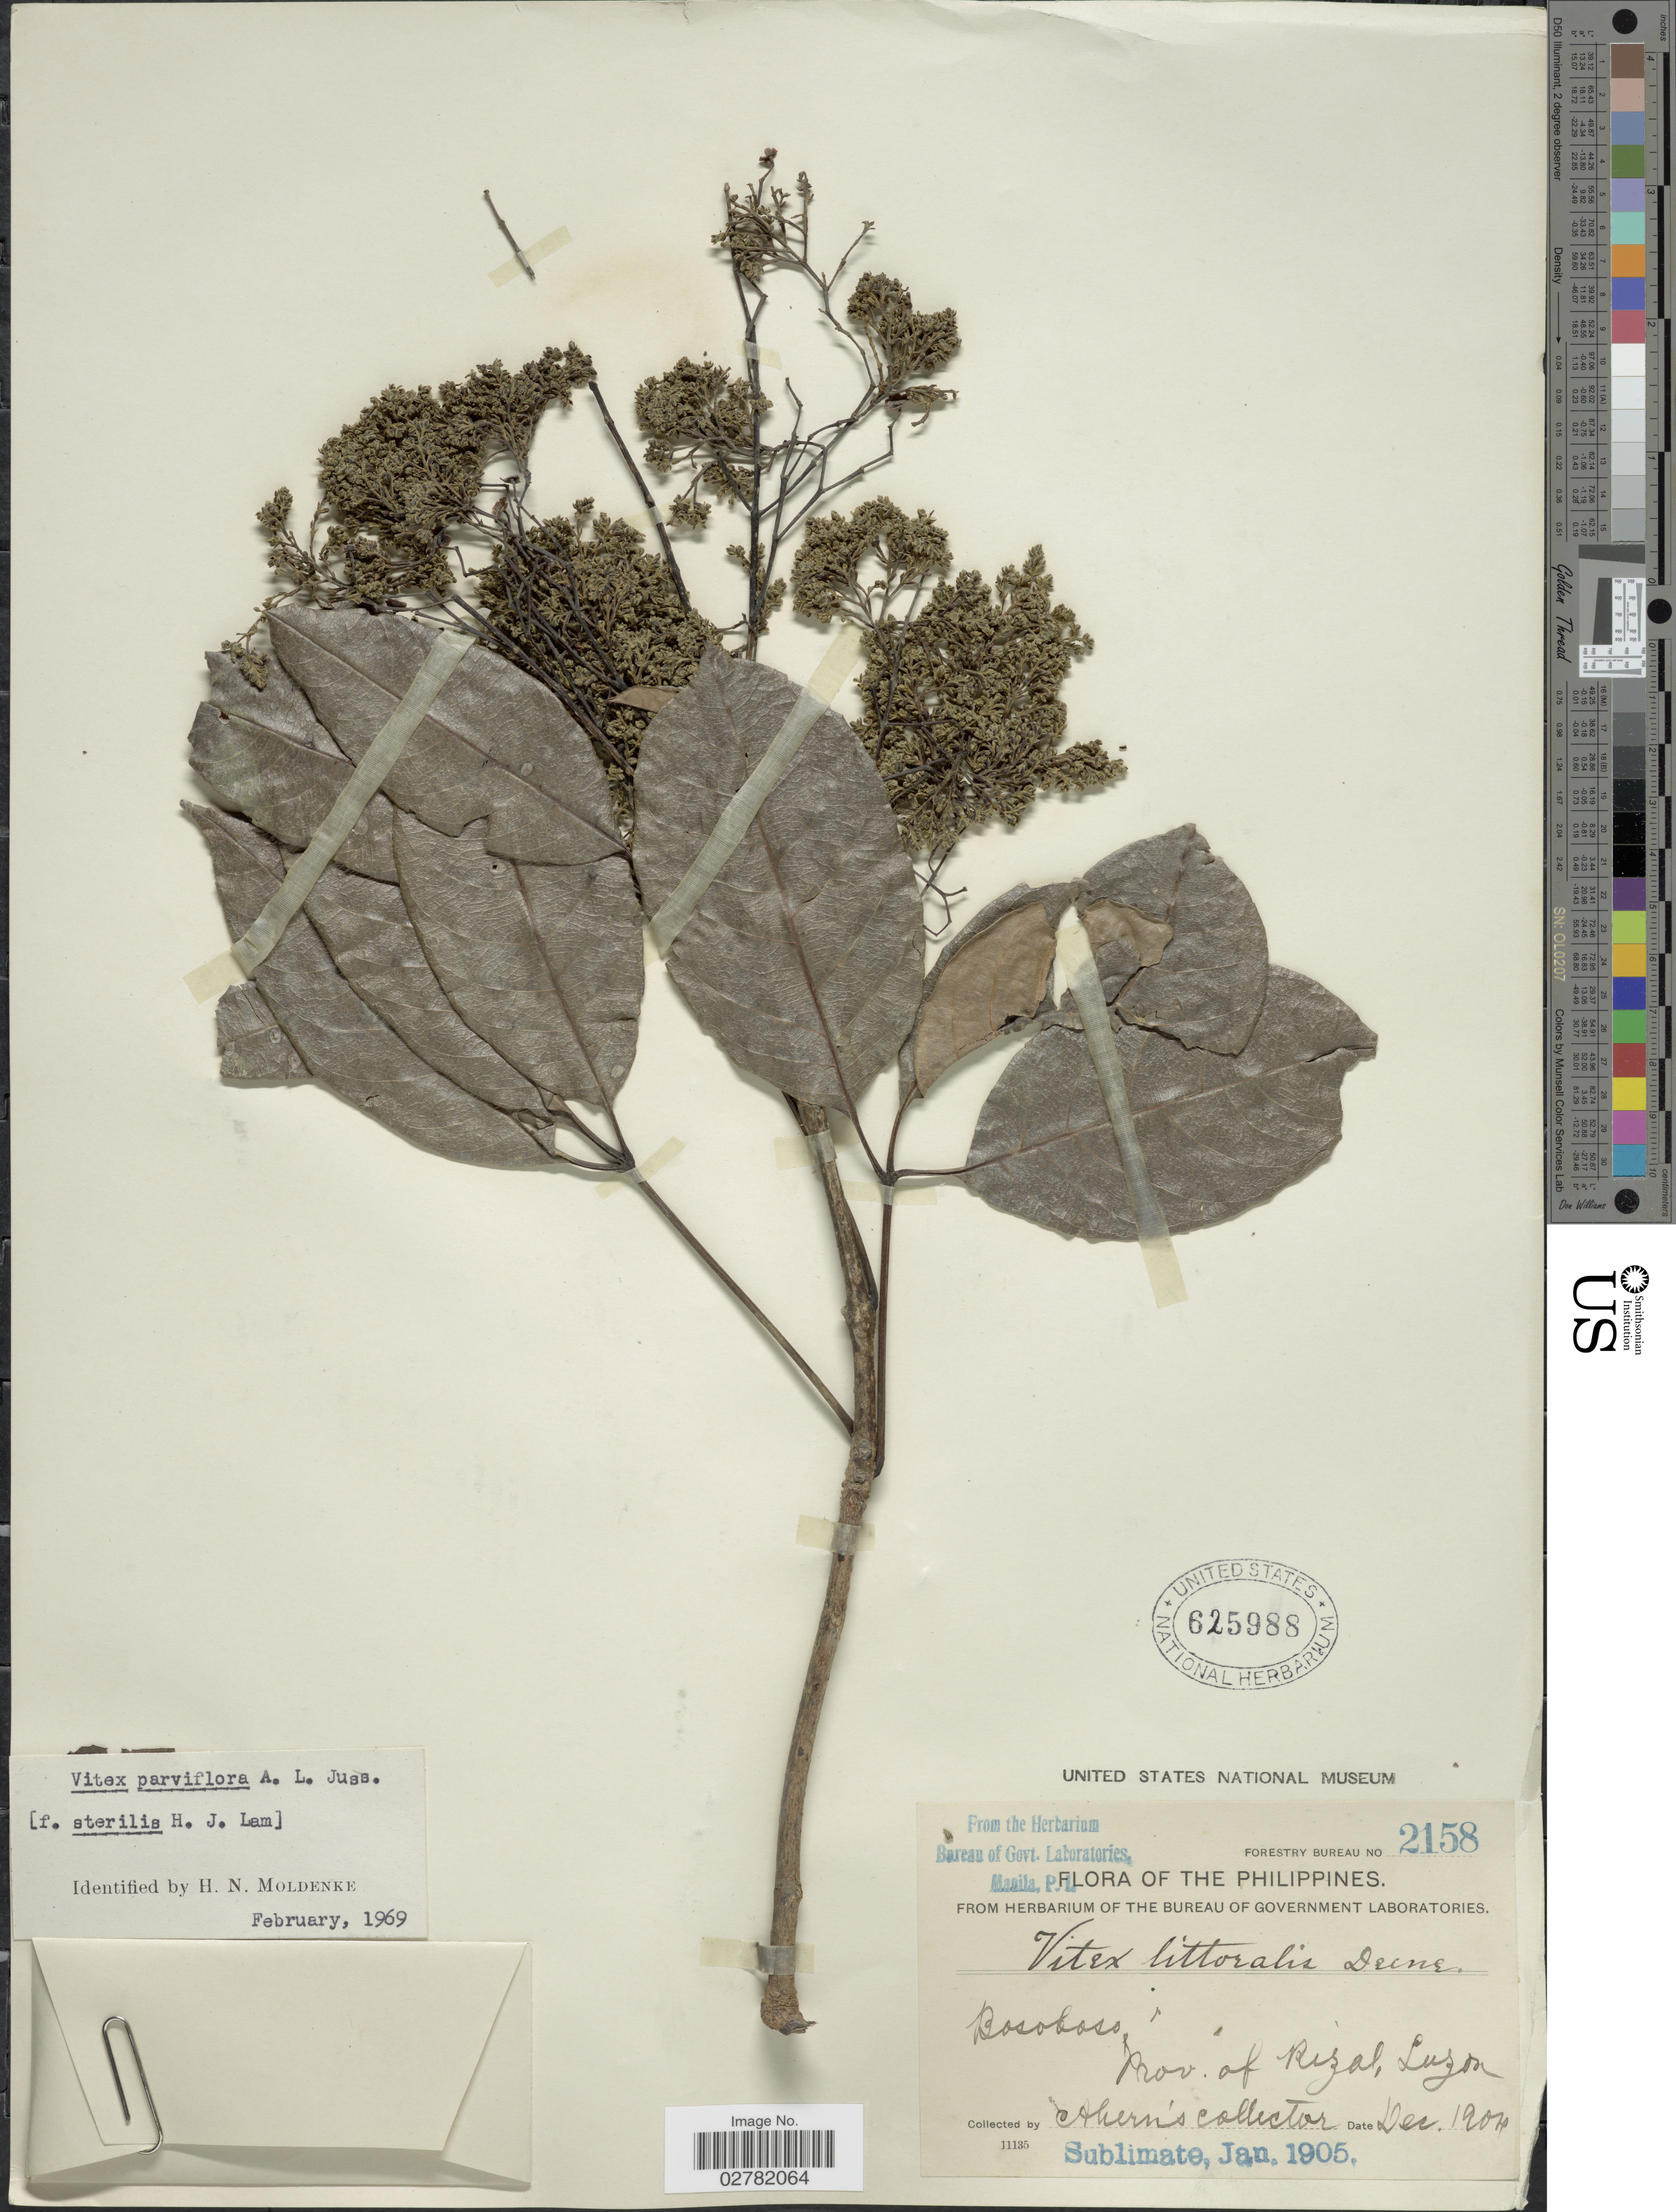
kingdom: Plantae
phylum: Tracheophyta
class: Magnoliopsida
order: Lamiales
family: Lamiaceae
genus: Vitex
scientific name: Vitex parviflora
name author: Juss.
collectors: Ahern's collector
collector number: Forestry Bureau 2158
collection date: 1904-12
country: Philippines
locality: Bosoboso, Prov. of Rizal, Luzon.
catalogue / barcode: US 625988